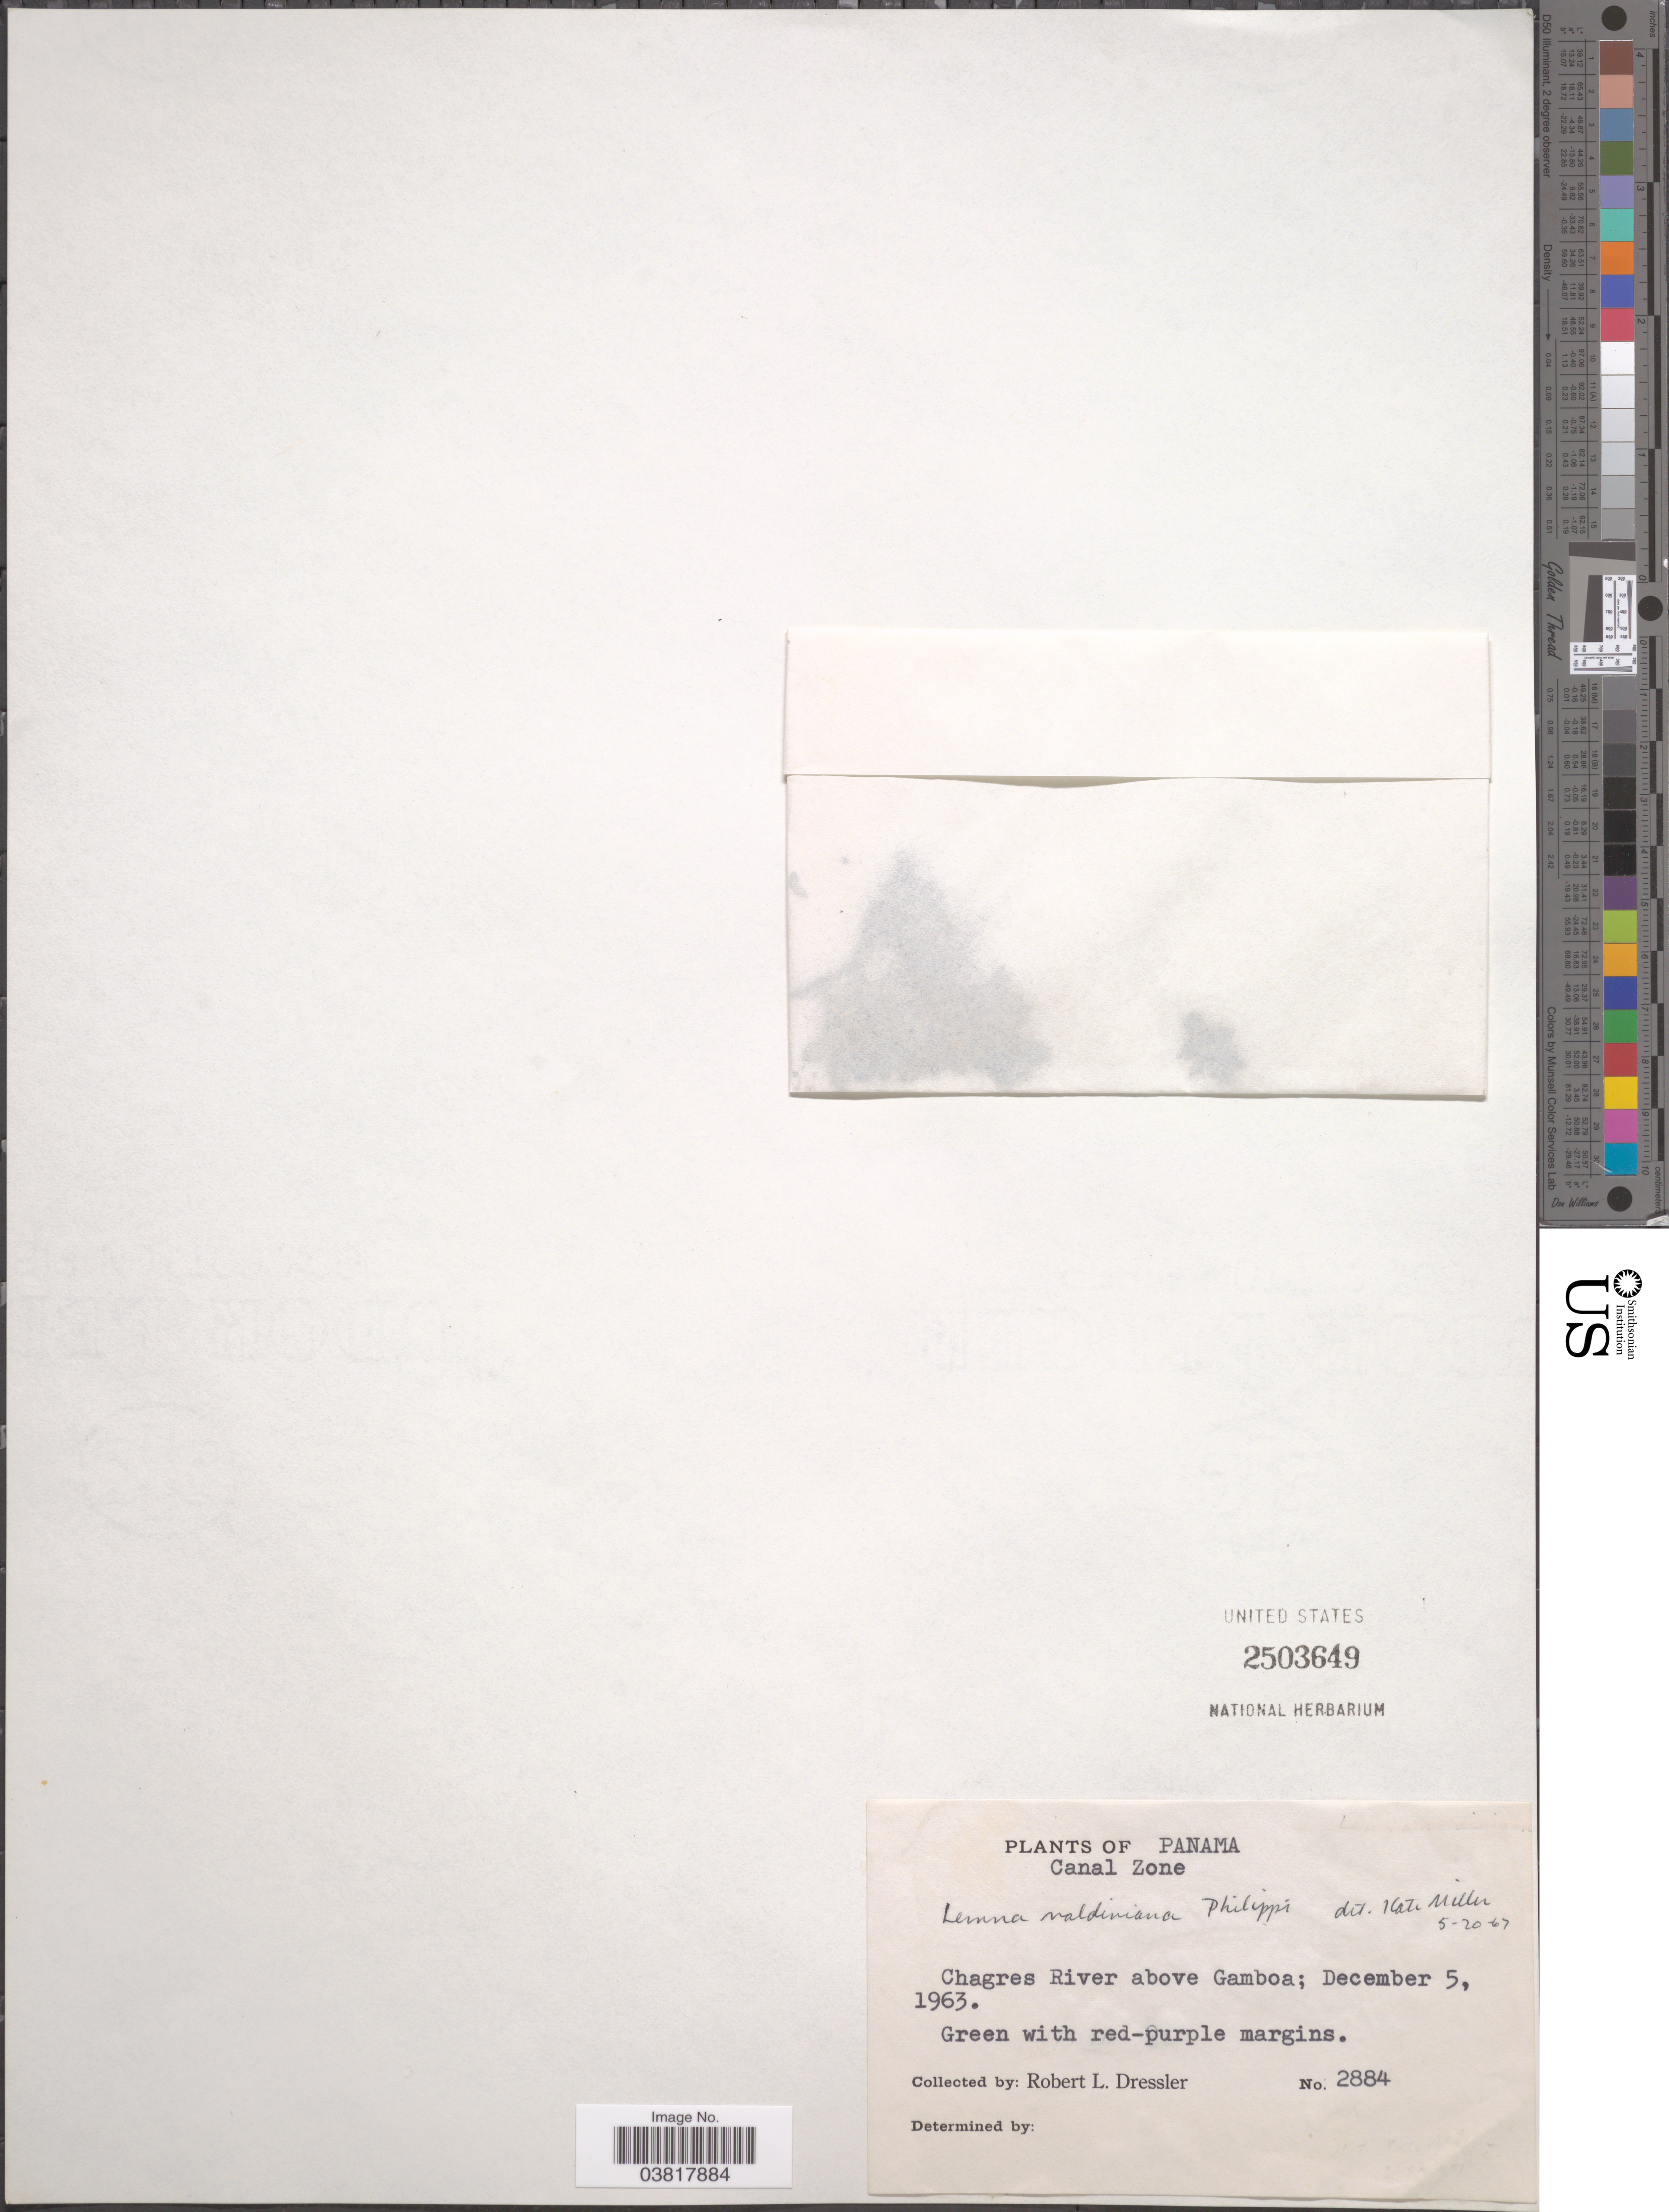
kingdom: Plantae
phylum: Tracheophyta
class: Liliopsida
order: Alismatales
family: Araceae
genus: Lemna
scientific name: Lemna valdiviana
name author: Phil.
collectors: R. Dressler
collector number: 2884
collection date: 1963-12-05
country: Panama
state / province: Colón / Panamá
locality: Canal Zone. Chagres River above Gamboa.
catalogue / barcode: US 2503649